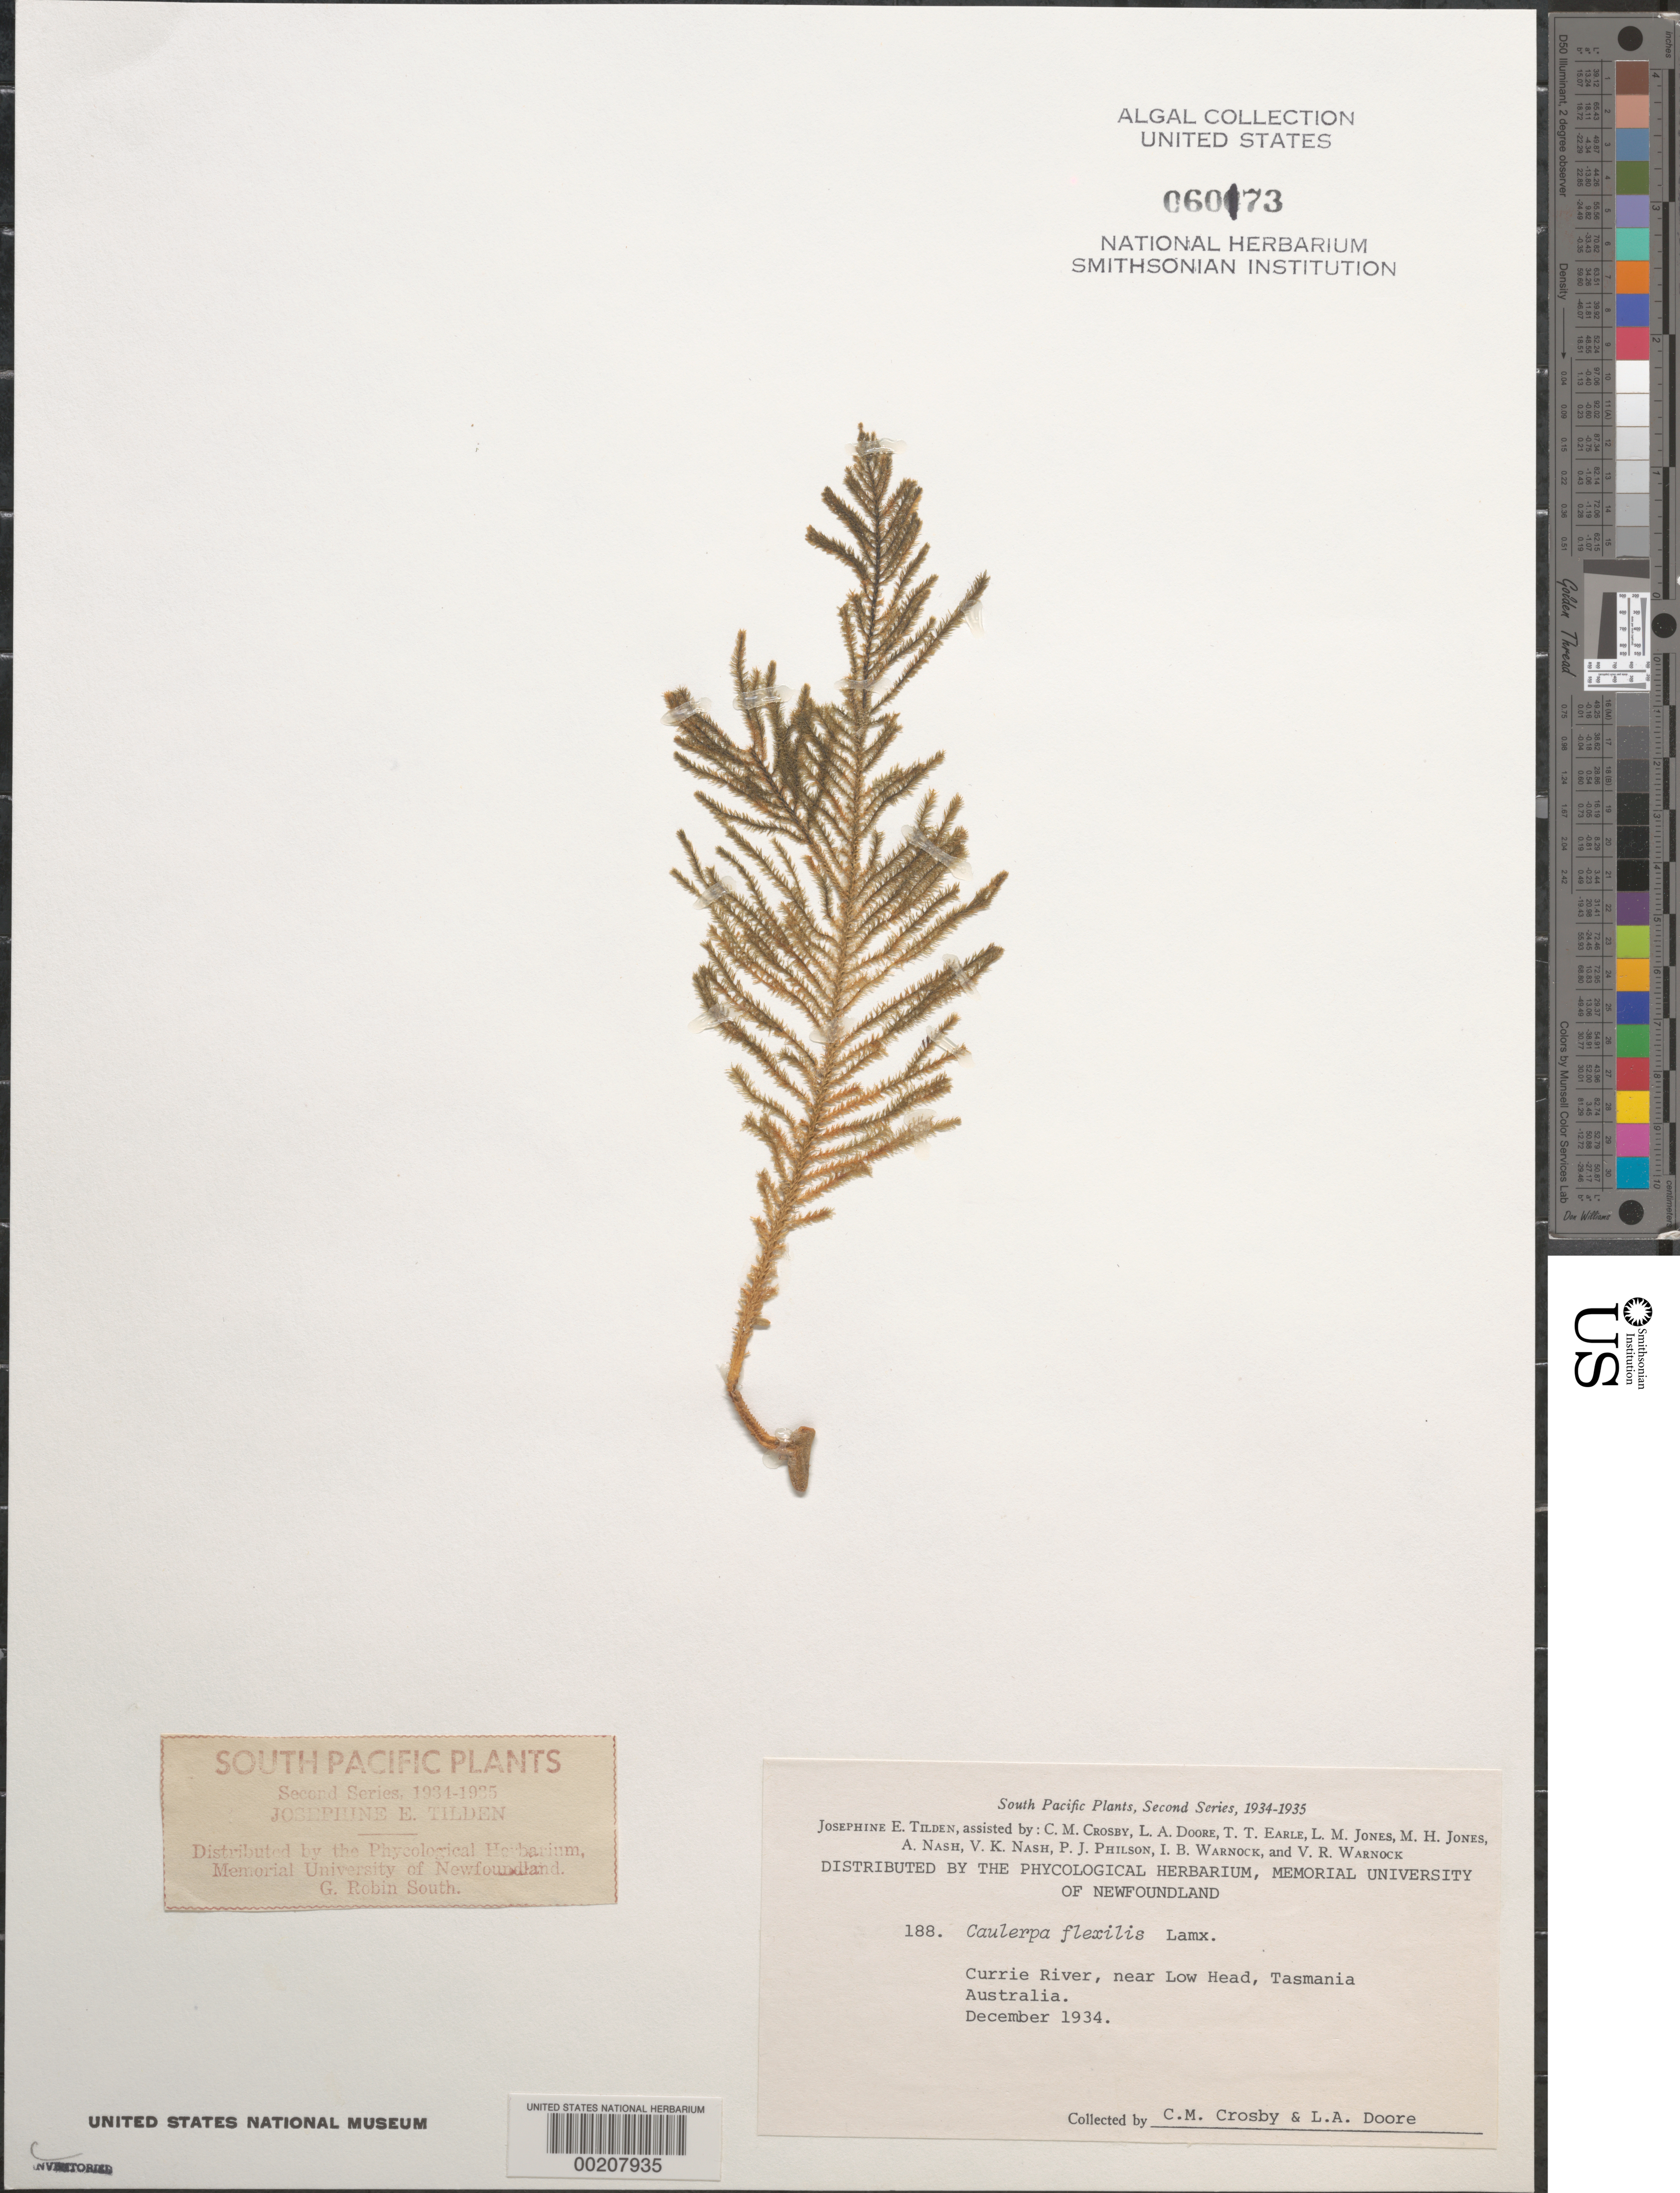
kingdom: Plantae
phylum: Chlorophyta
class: Ulvophyceae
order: Bryopsidales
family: Caulerpaceae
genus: Caulerpa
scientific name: Caulerpa flexilis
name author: J.V.Lamouroux ex C. Agardh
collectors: C. M. Crosby & L. Doore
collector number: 188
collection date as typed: Dec 1934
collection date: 1934-12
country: Australia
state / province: Tasmania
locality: Currie River near Low Head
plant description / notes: Tilden, South Pacific Plants, Second Series, 1934-1935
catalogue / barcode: US 60173